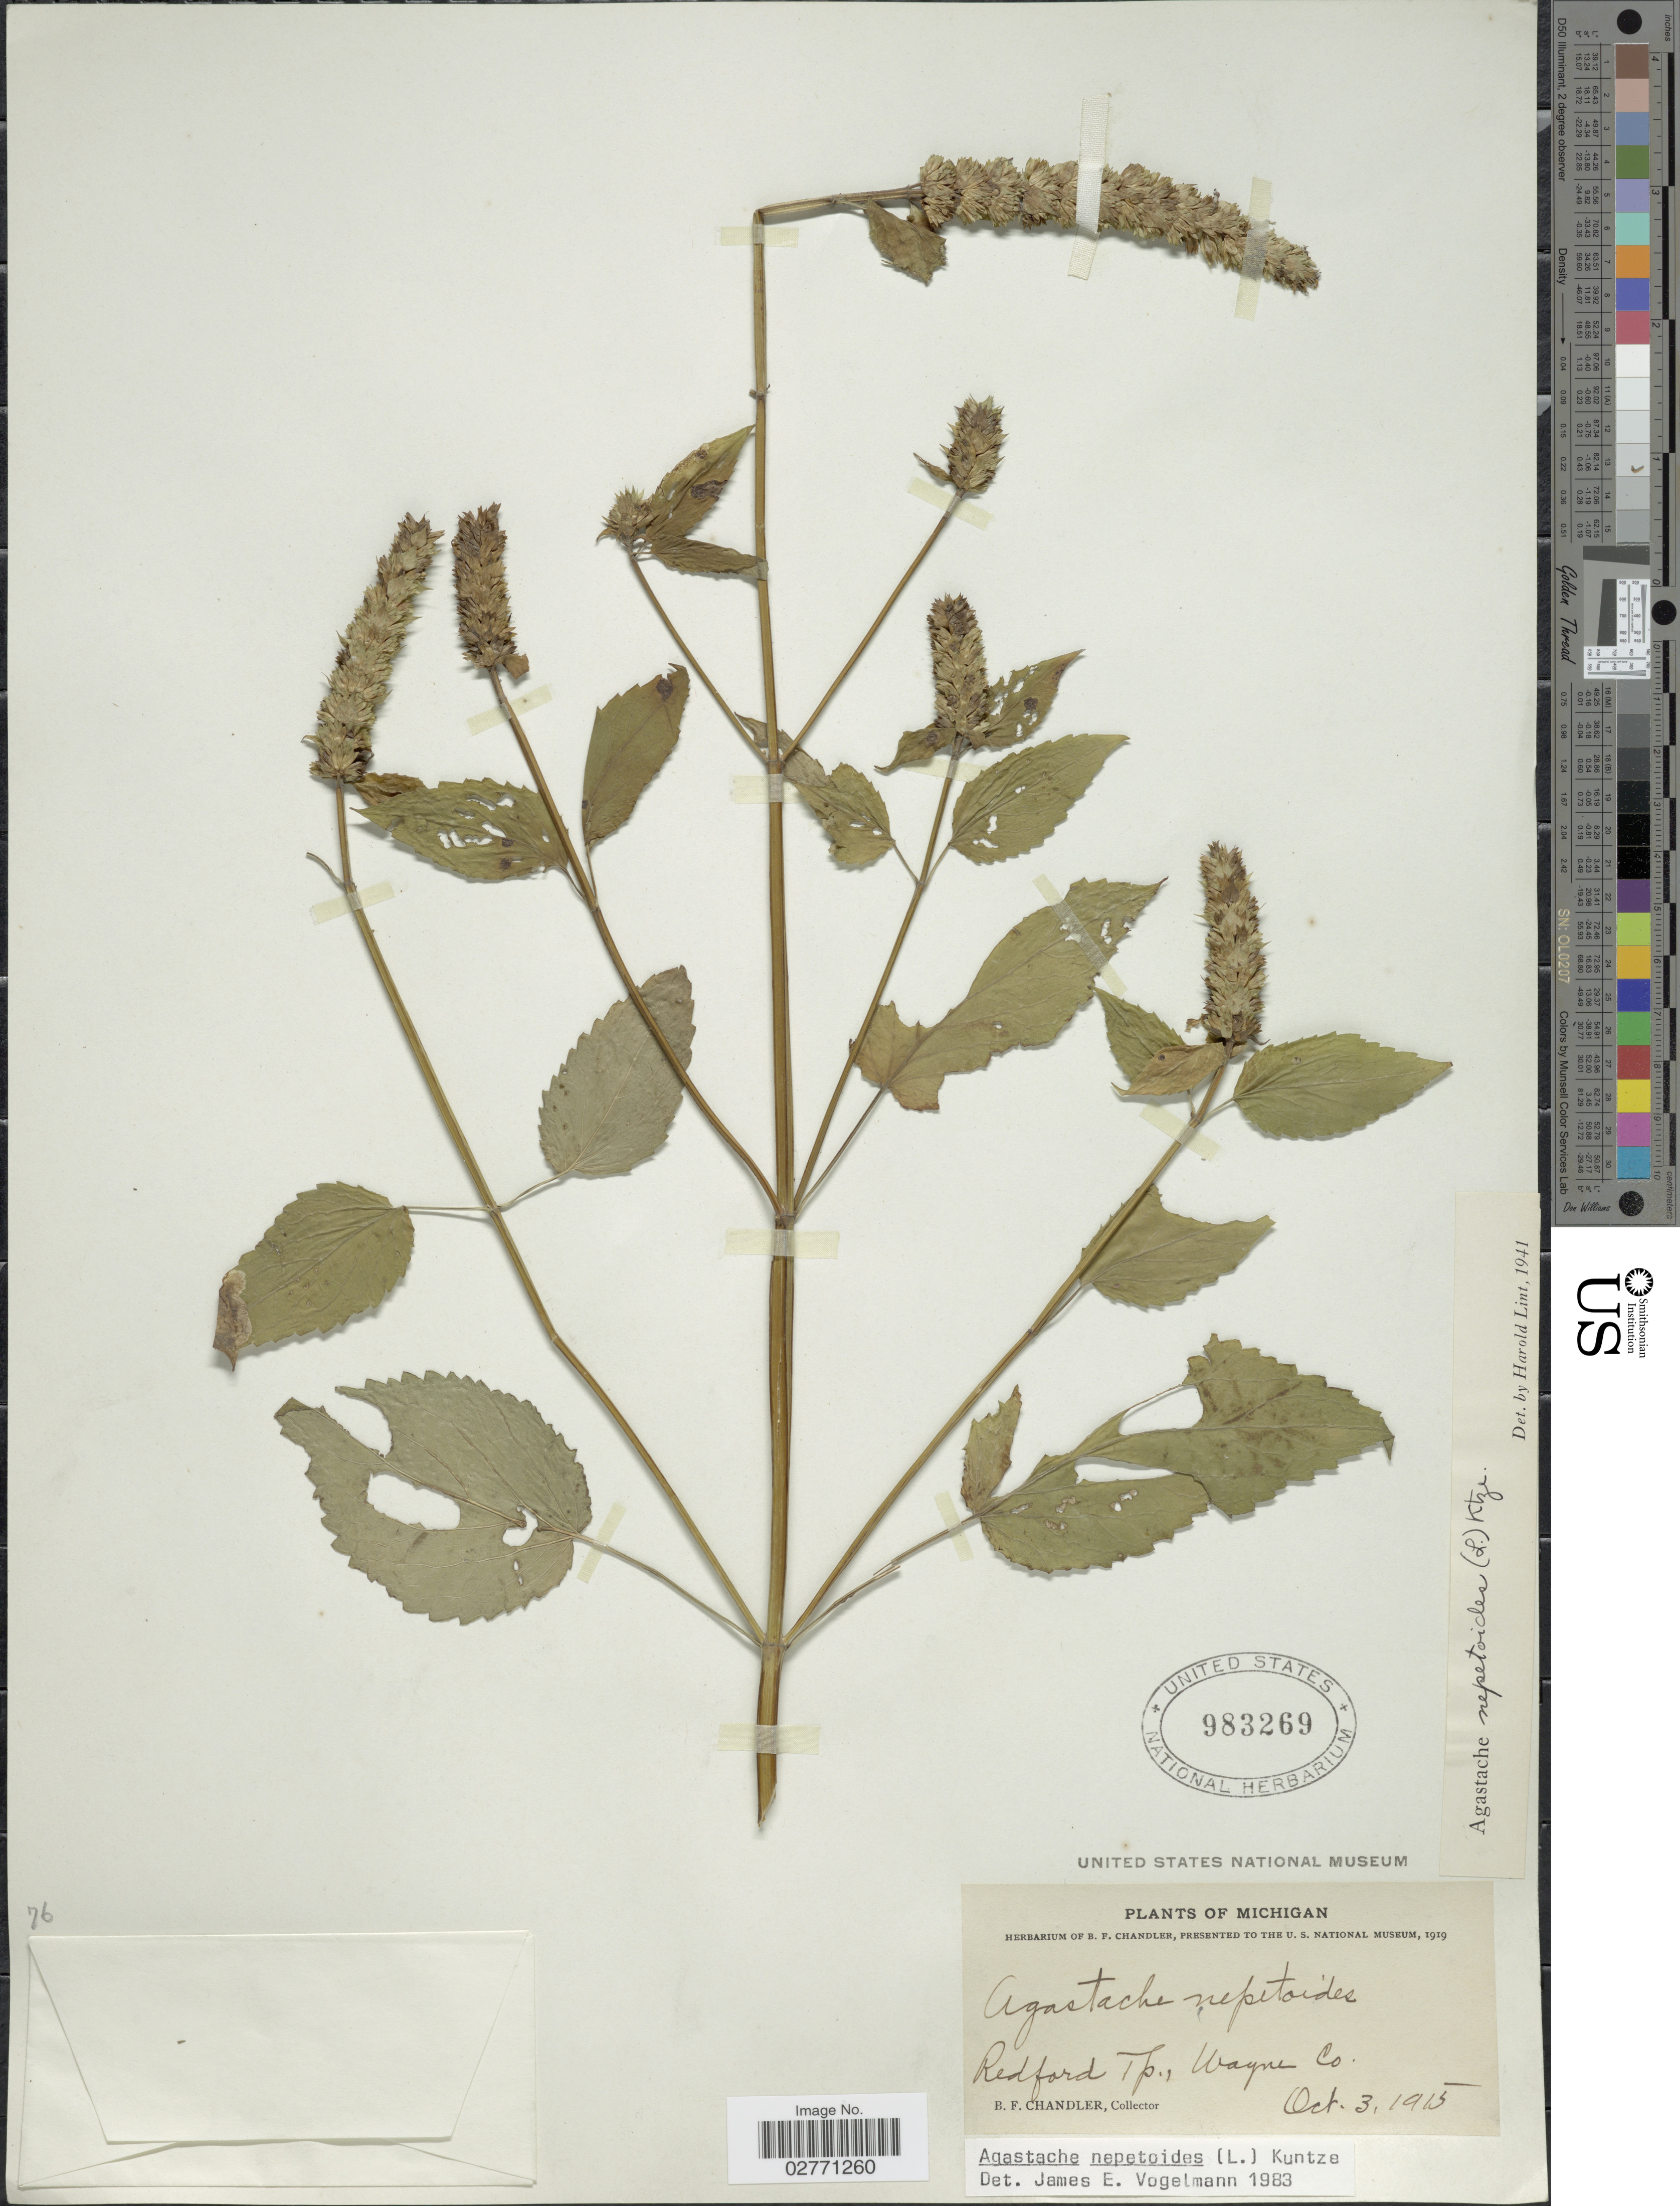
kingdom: Plantae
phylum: Tracheophyta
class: Magnoliopsida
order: Lamiales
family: Lamiaceae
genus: Agastache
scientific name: Agastache nepetoides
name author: (L.) Kuntze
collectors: B. F. Chandler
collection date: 1915-10-03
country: United States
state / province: Michigan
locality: Redford Tp., Wayne Co.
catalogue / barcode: US 983269